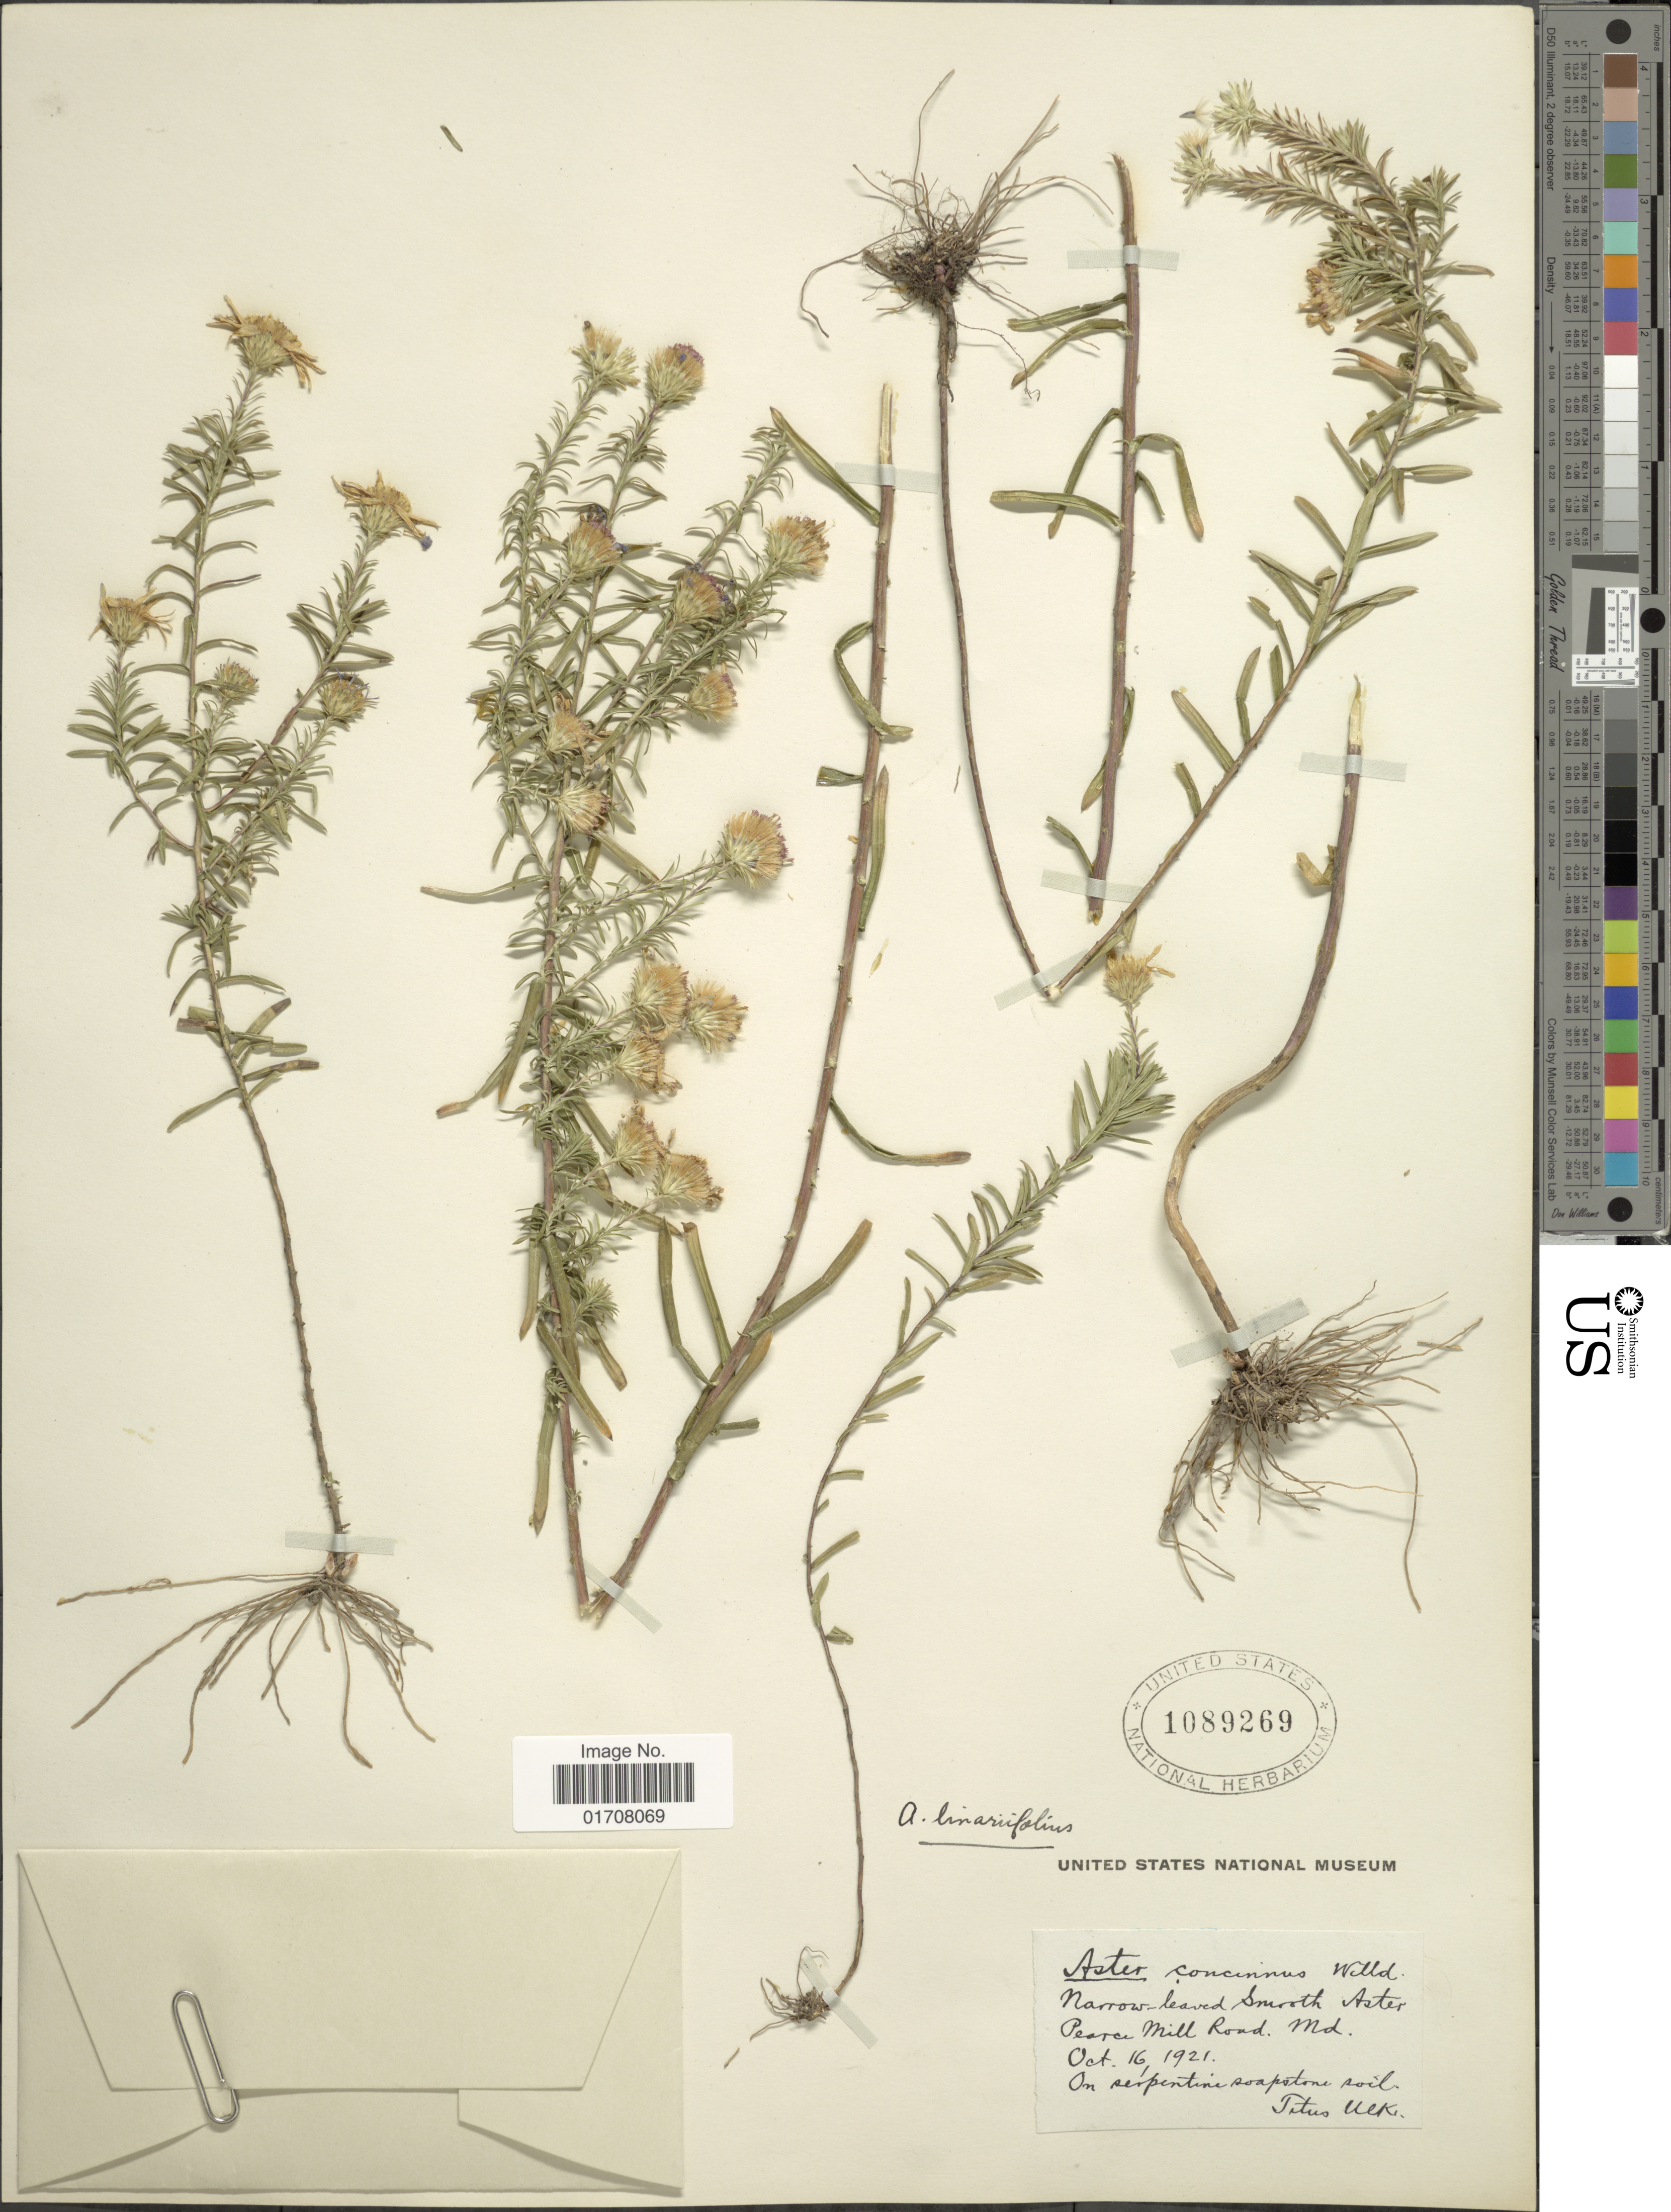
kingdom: Plantae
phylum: Tracheophyta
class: Magnoliopsida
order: Asterales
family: Asteraceae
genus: Ionactis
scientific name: Ionactis linariifolia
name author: (L.) Greene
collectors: T. Ulke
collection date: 1921-10-16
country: United States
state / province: Maryland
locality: Pearce Mill pond, Md.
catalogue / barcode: US 1089269